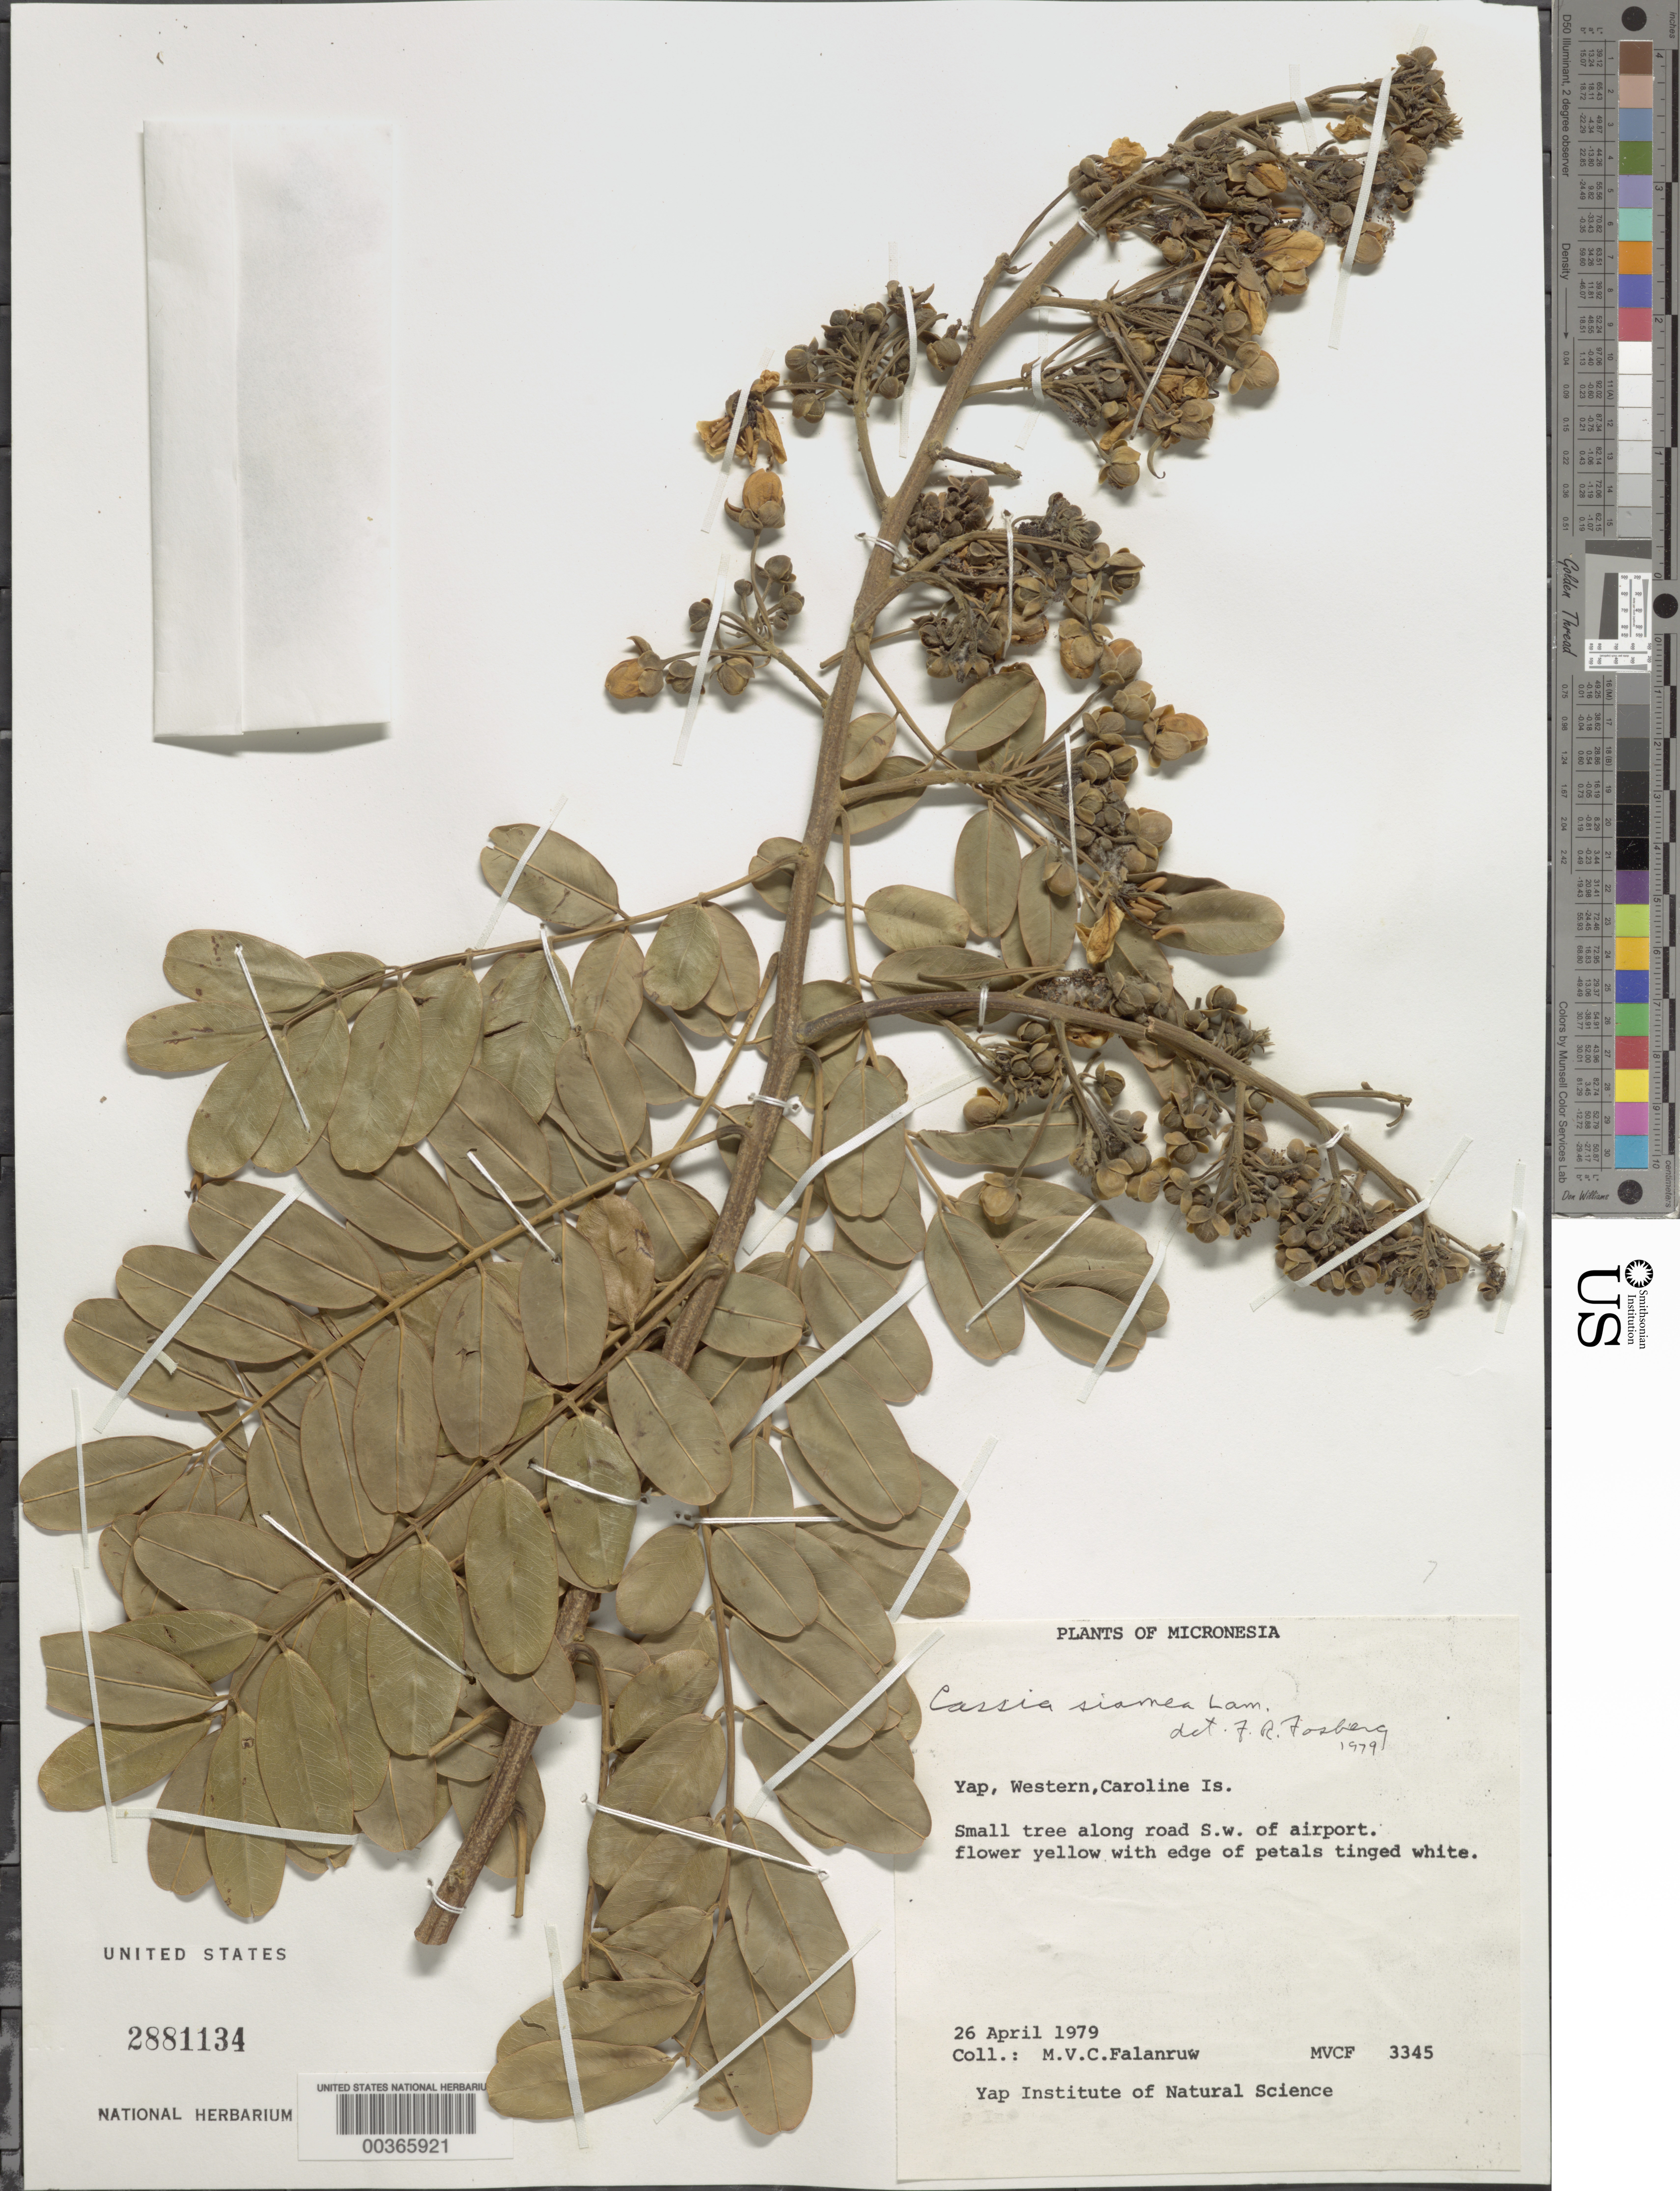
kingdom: Plantae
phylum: Tracheophyta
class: Magnoliopsida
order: Fabales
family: Fabaceae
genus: Senna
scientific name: Senna siamea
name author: (Lam.) H.S. Irwin & Barneby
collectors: M. V. Falanruw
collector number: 3345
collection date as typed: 26 Apr 1979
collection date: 1979-04-26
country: Micronesia, Federated States of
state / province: Yap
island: Yap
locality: Along road SW of airport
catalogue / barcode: US 2881134